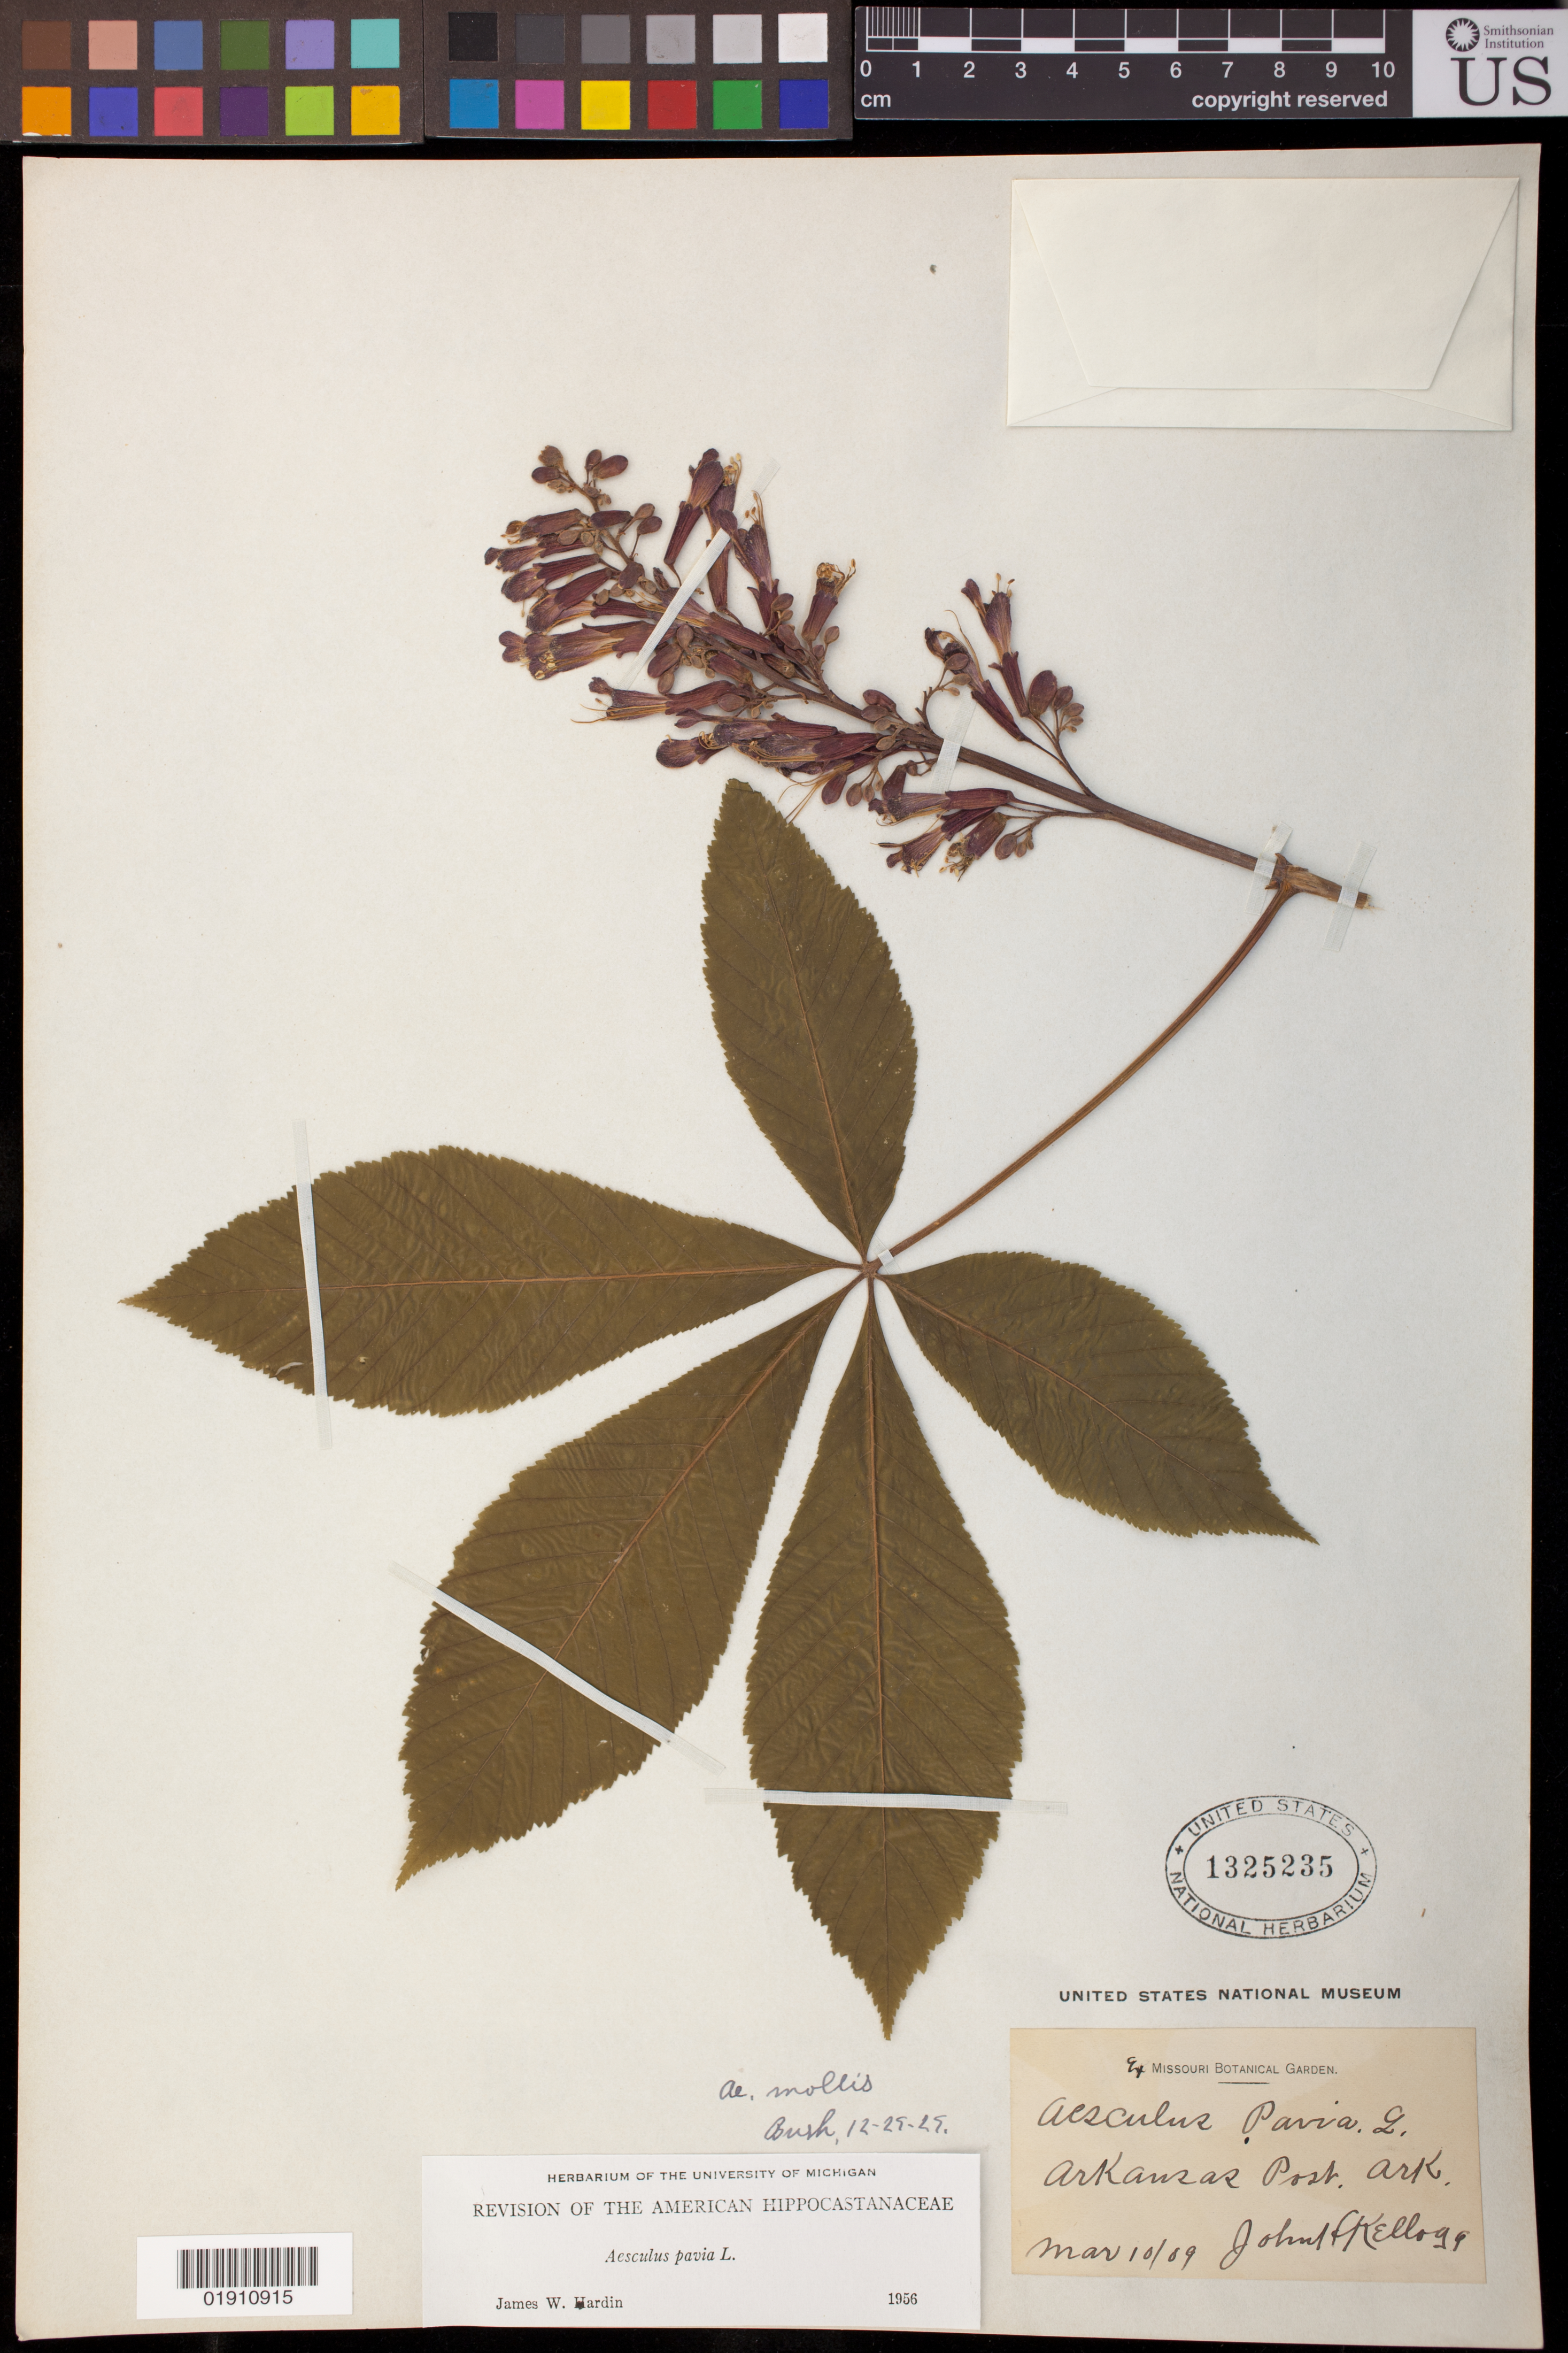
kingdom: Plantae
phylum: Tracheophyta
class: Magnoliopsida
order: Sapindales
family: Sapindaceae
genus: Aesculus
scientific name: Aesculus pavia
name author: L.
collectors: J. F. Kellogg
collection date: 1909-03-10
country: United States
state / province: Arkansas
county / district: Arkansas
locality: Arkansas Post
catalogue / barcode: US 1325235